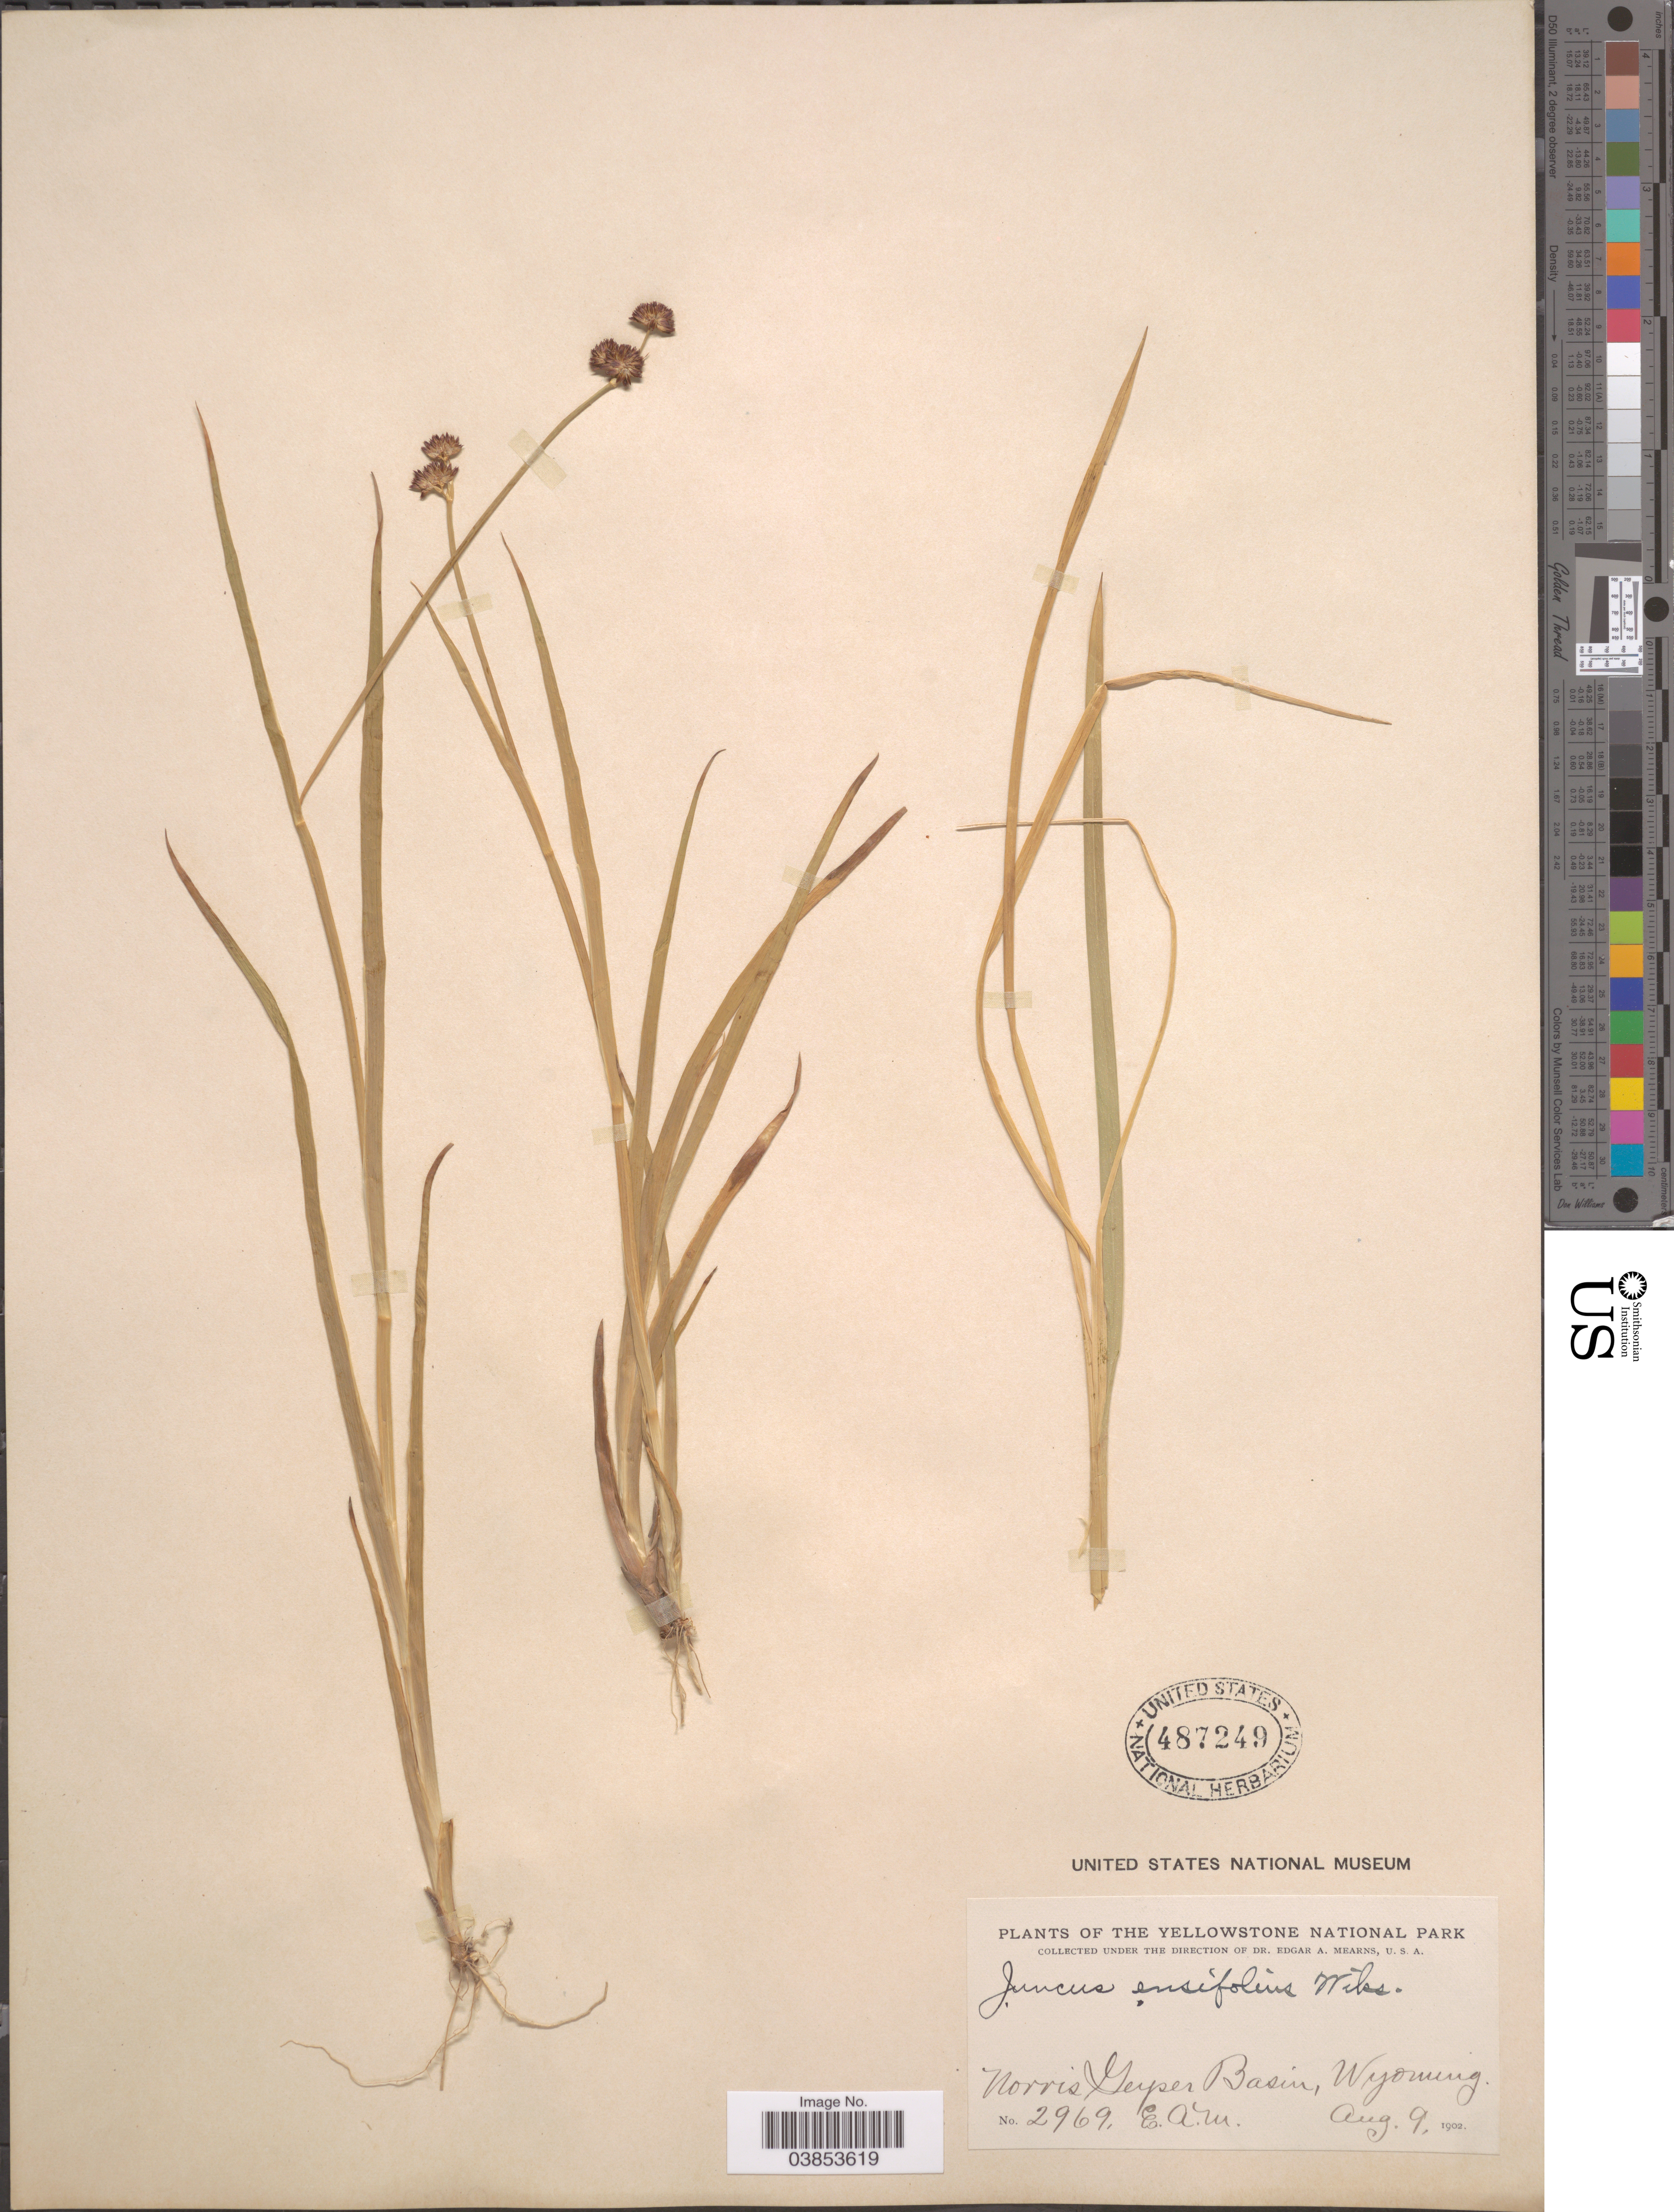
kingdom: Plantae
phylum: Tracheophyta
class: Liliopsida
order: Poales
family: Juncaceae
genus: Juncus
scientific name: Juncus ensifolius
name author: Wikstr.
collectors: E. A. Mearns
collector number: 2969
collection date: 1902-08-09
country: United States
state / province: Wyoming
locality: Yellowstone National Park. Morris Geyser Basin.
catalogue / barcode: US 487249